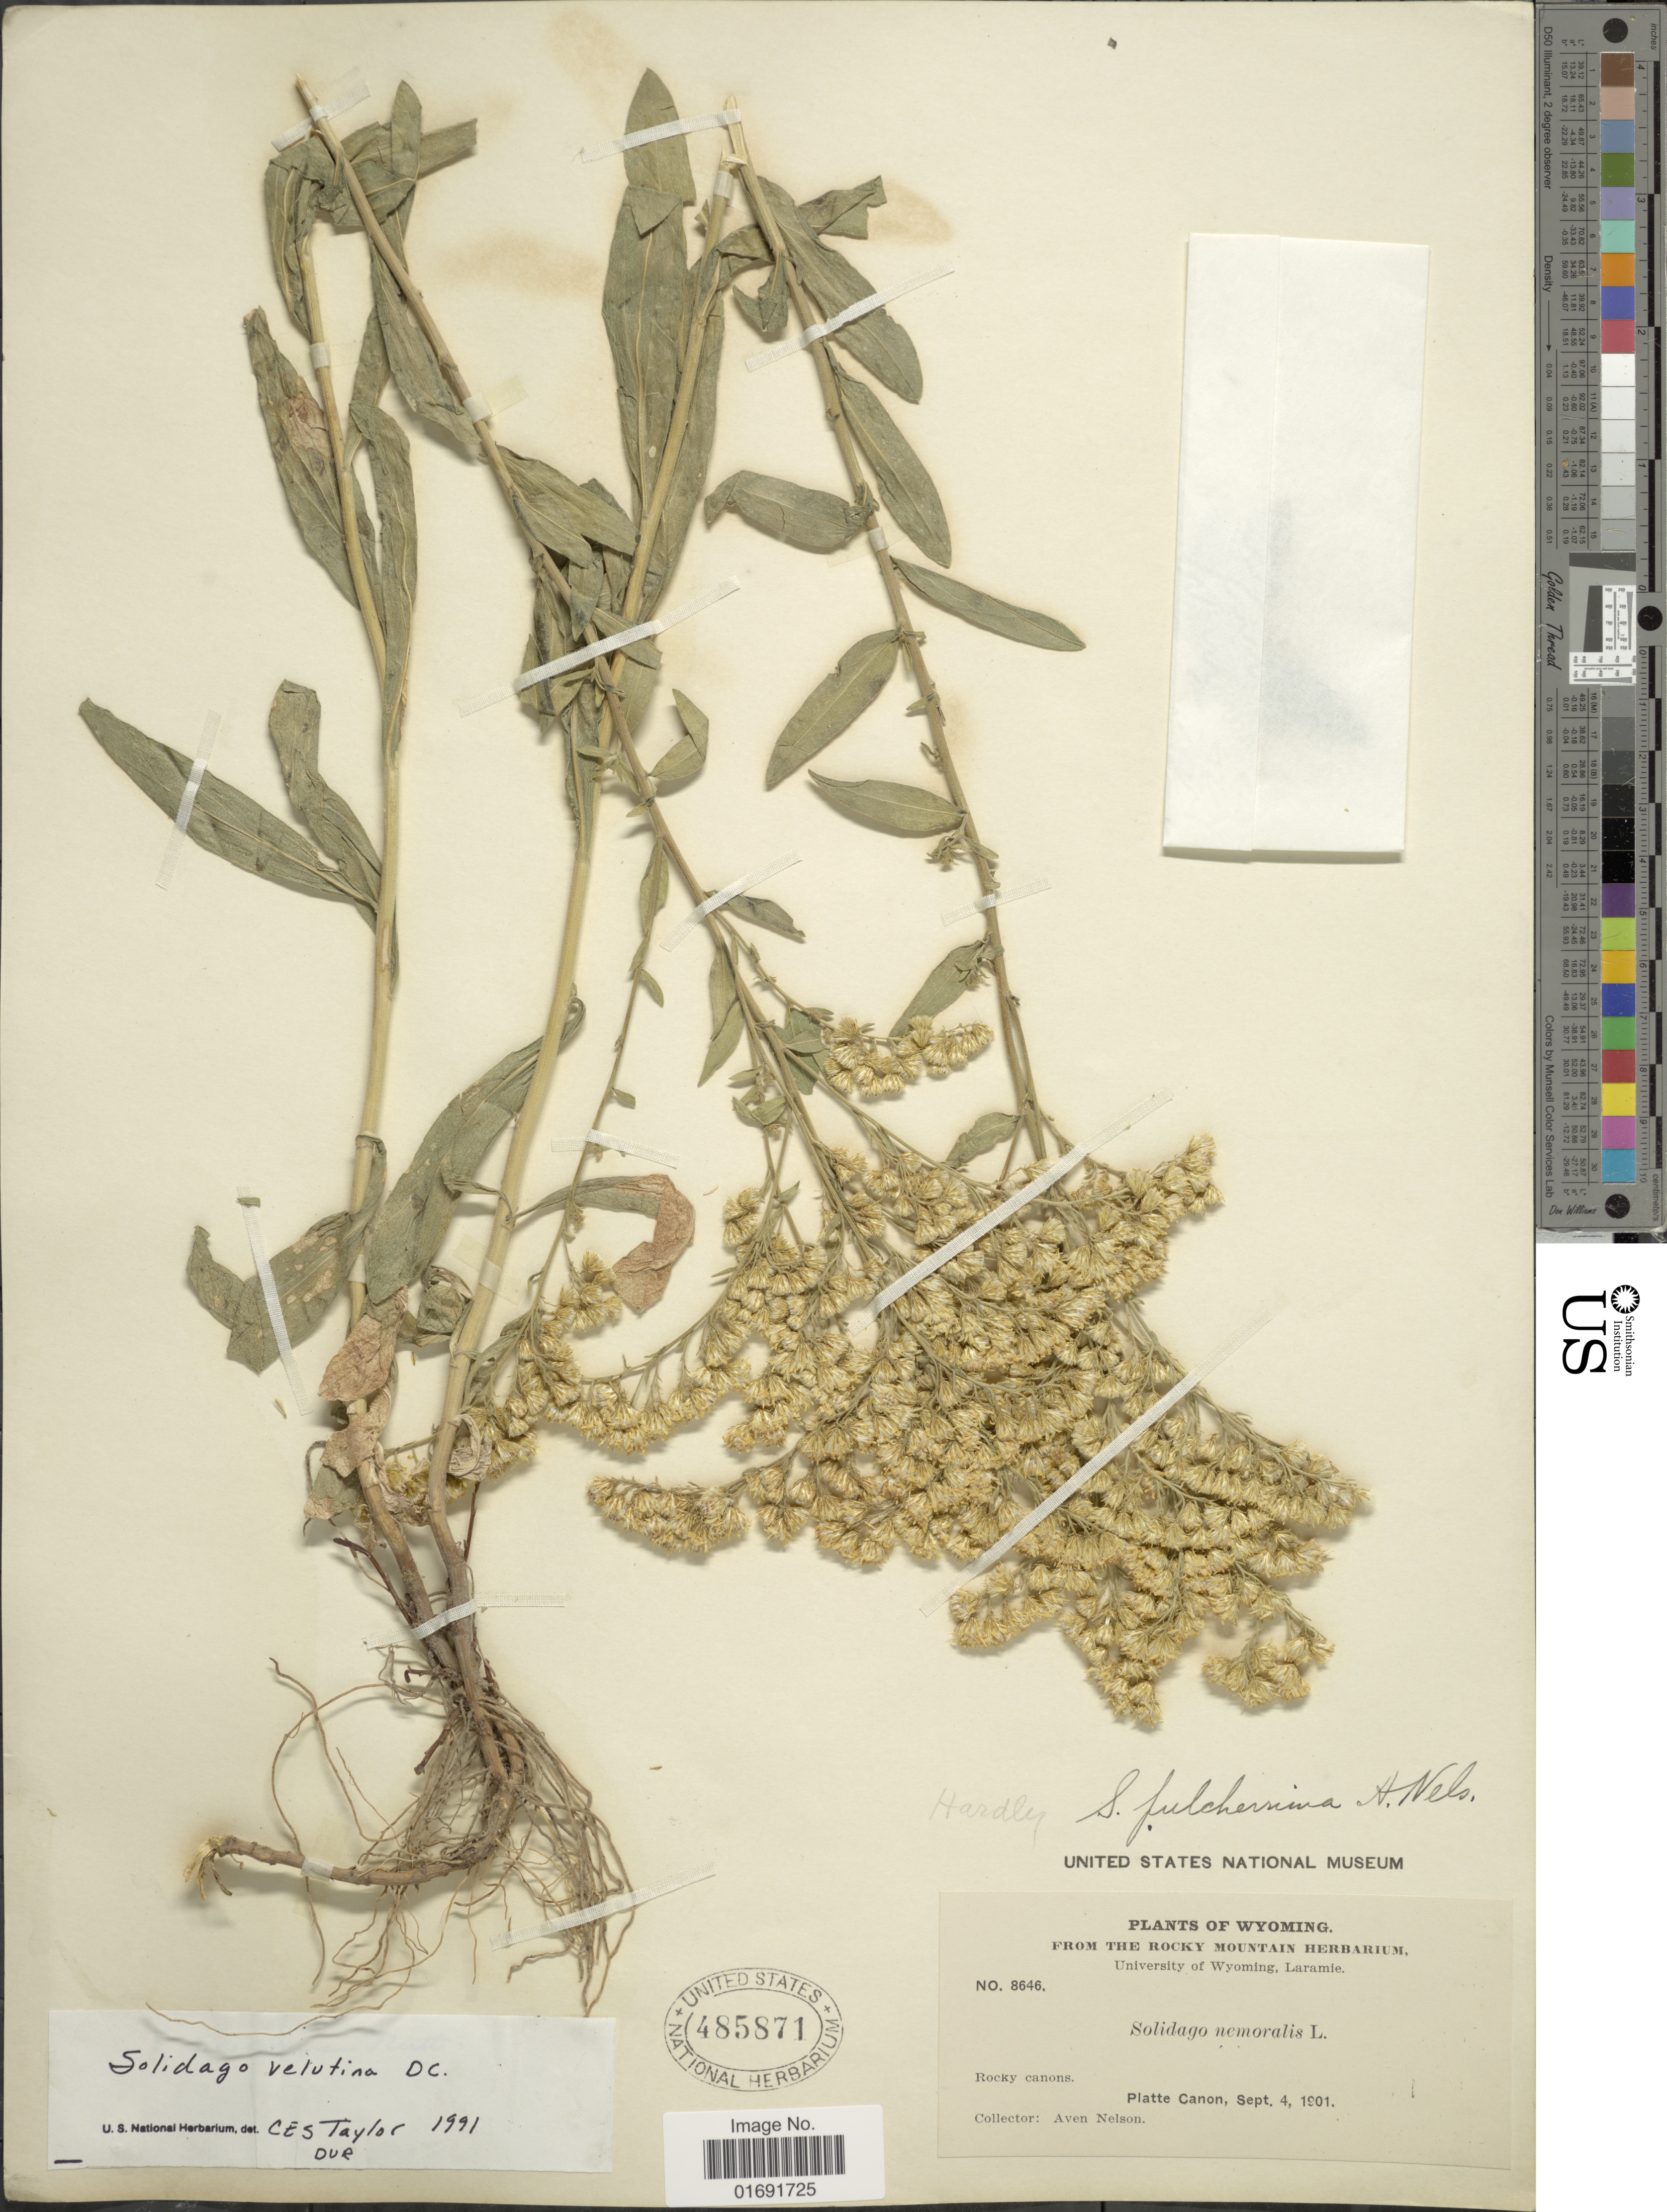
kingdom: Plantae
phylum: Tracheophyta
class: Magnoliopsida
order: Asterales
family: Asteraceae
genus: Solidago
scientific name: Solidago velutina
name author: DC.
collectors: A. Nelson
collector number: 8646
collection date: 1901-09-04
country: United States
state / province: Wyoming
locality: Platte Canon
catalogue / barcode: US 485871